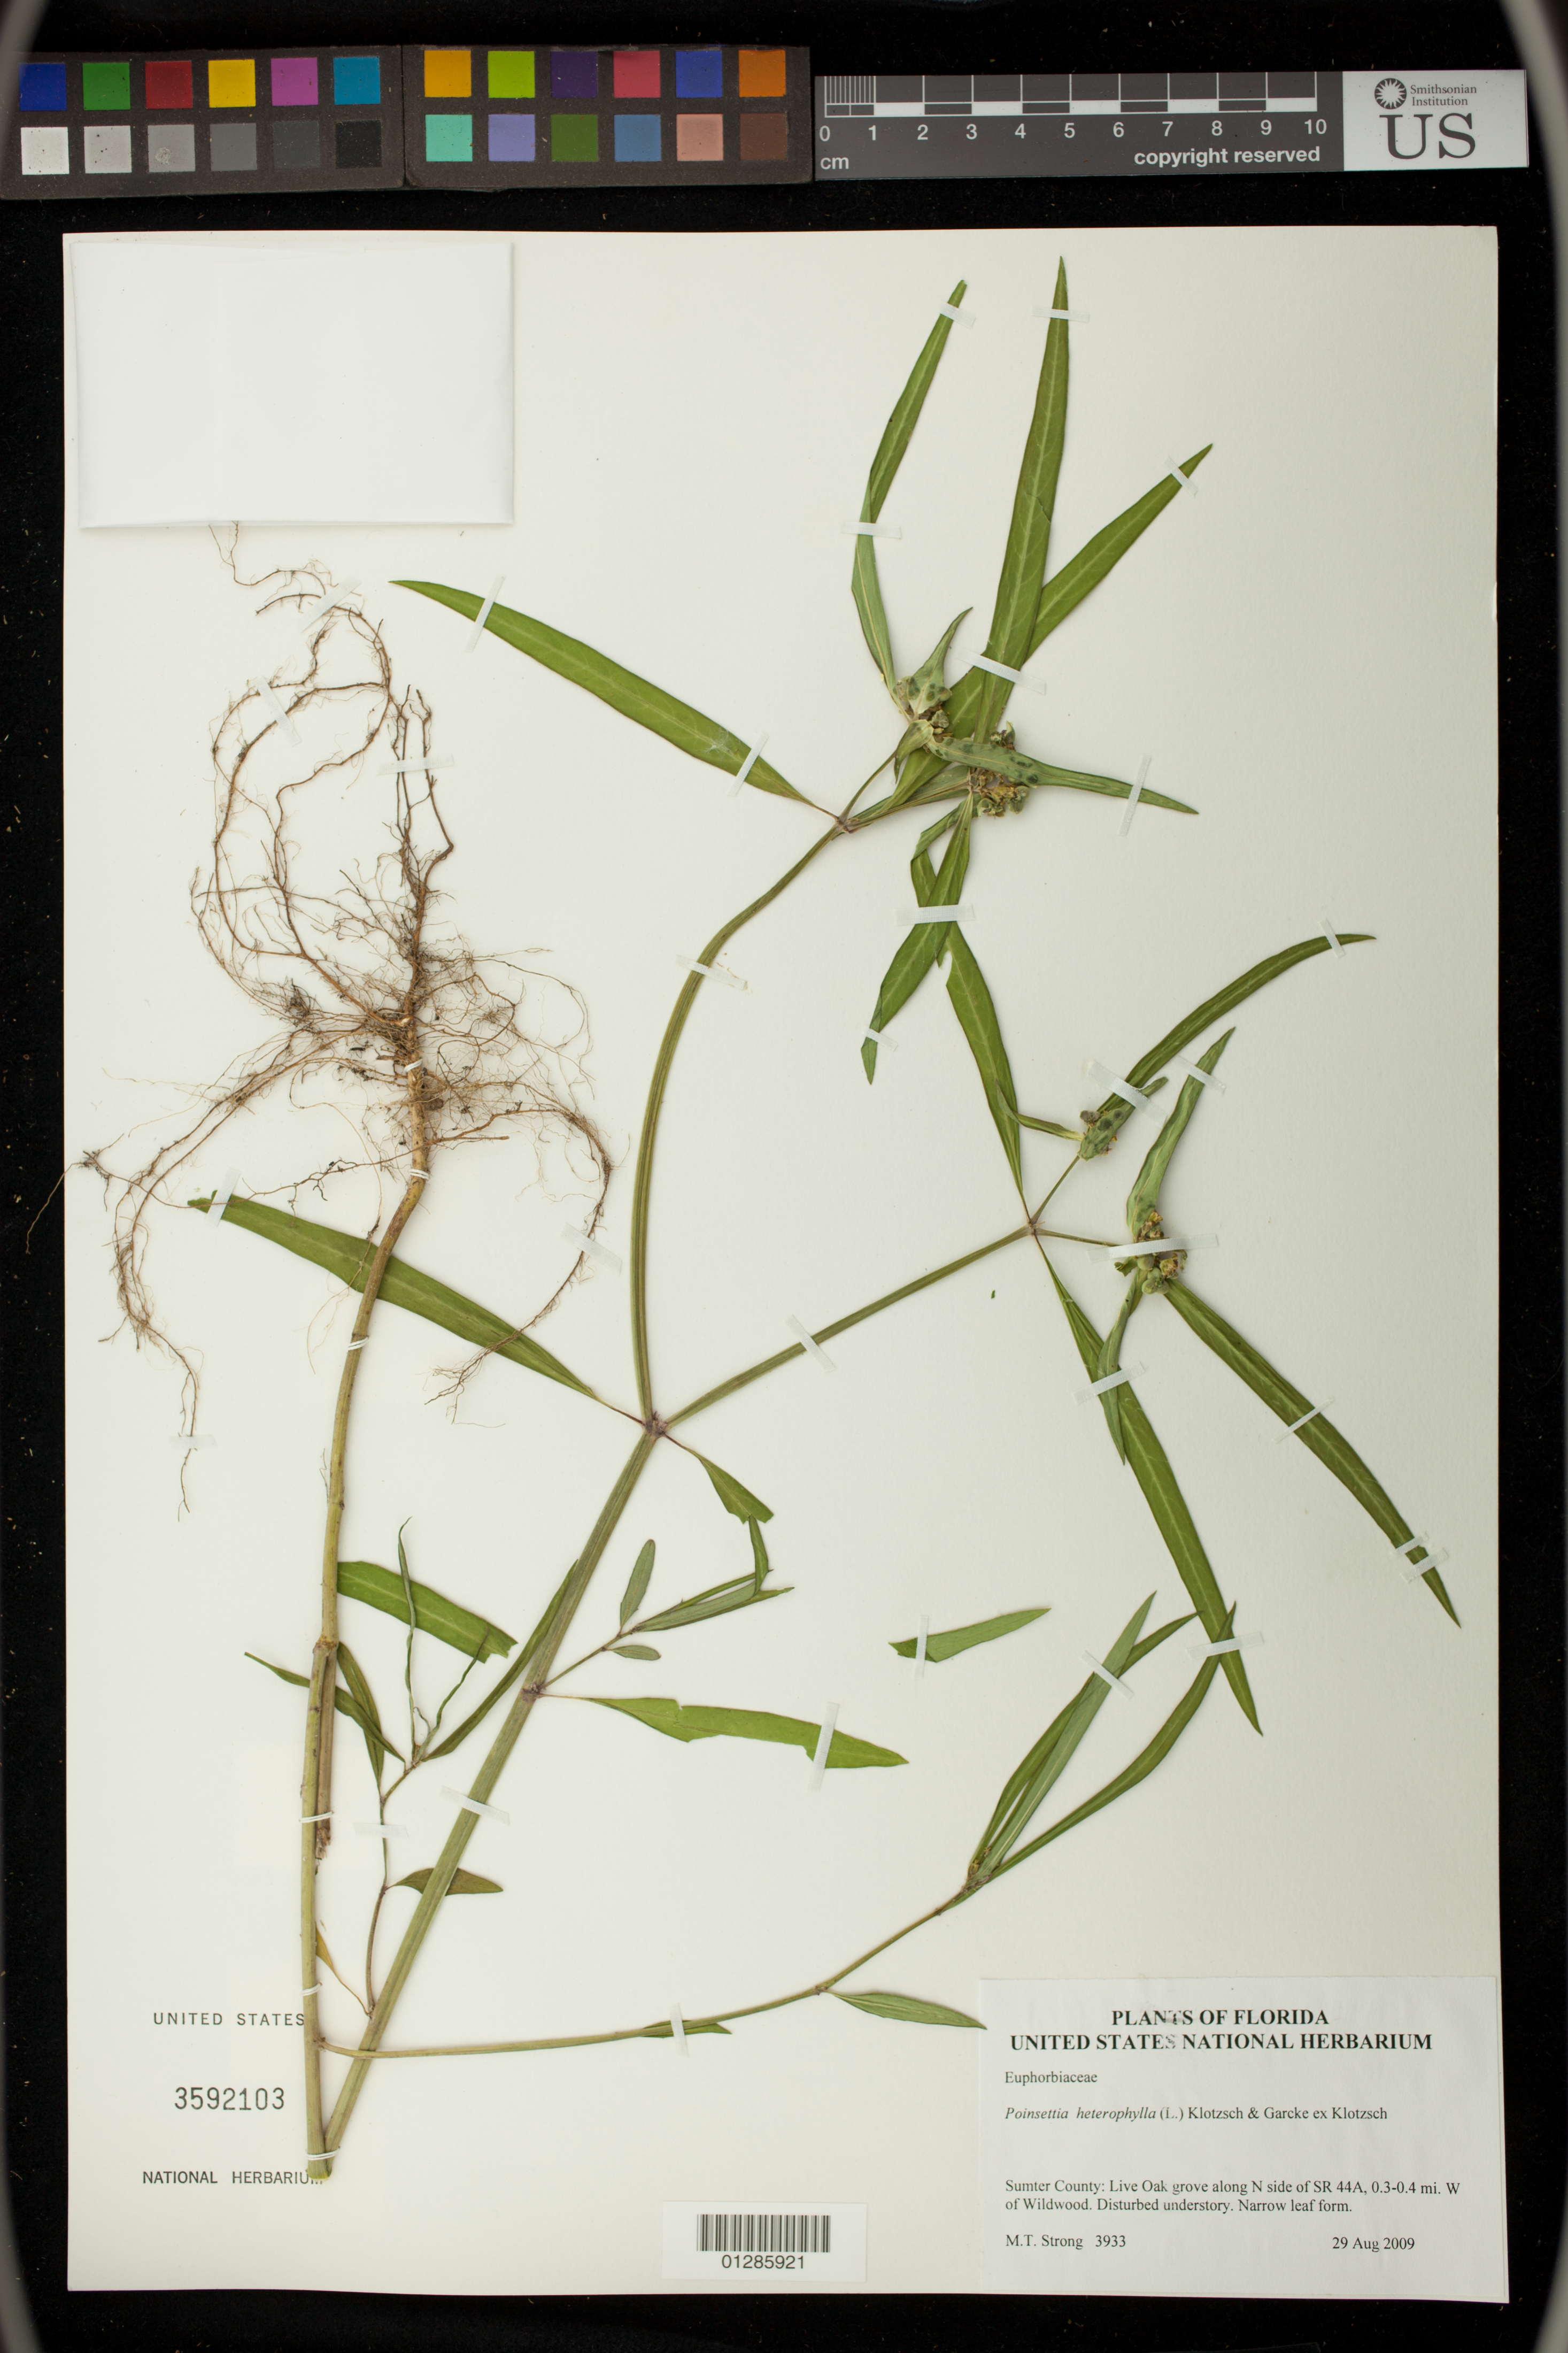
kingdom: Plantae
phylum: Tracheophyta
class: Magnoliopsida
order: Malpighiales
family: Euphorbiaceae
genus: Euphorbia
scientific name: Euphorbia heterophylla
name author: L.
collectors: M. T. Strong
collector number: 3933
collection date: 2009-08-29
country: United States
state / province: Florida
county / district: Sumter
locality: N side of SR 44A, 0.3-0.4 mi. W of Wildwood.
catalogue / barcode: US 3592103